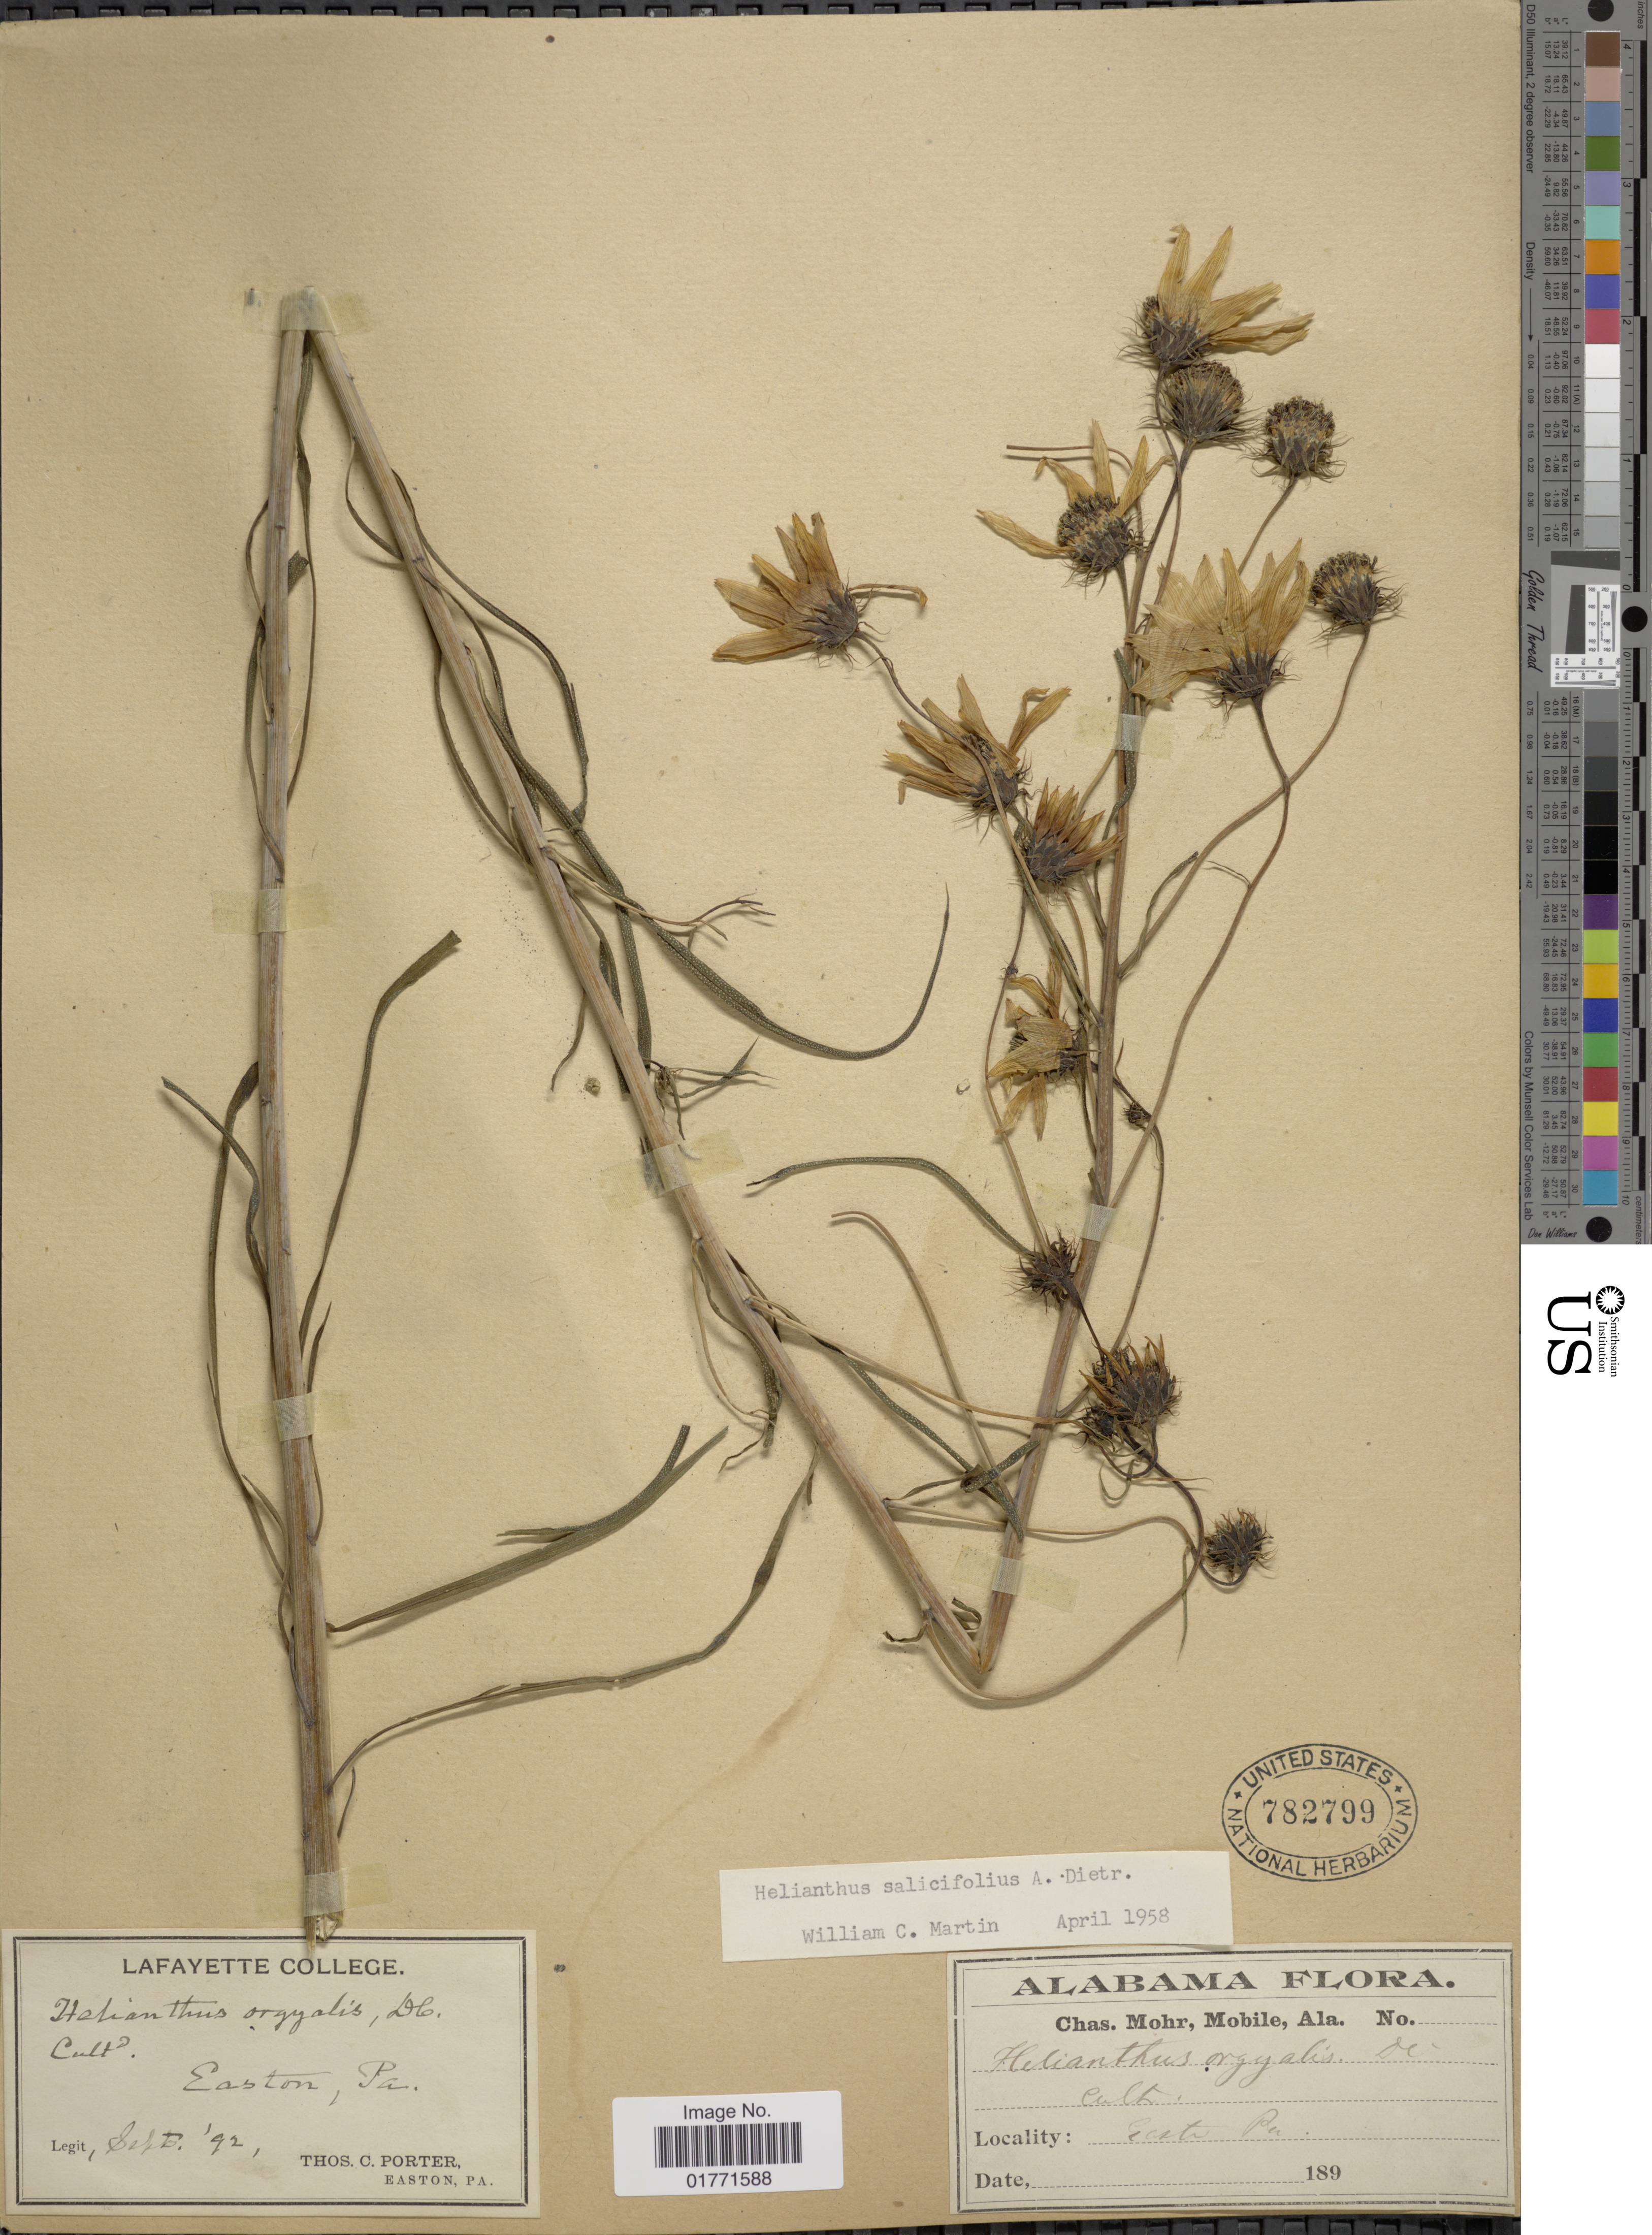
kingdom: Plantae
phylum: Tracheophyta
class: Magnoliopsida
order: Asterales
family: Asteraceae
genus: Helianthus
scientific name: Helianthus salicifolius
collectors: T. C. Porter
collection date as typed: Transcribed d/m/y: /9/92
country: United States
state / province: Pennsylvania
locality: Easton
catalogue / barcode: US 782799